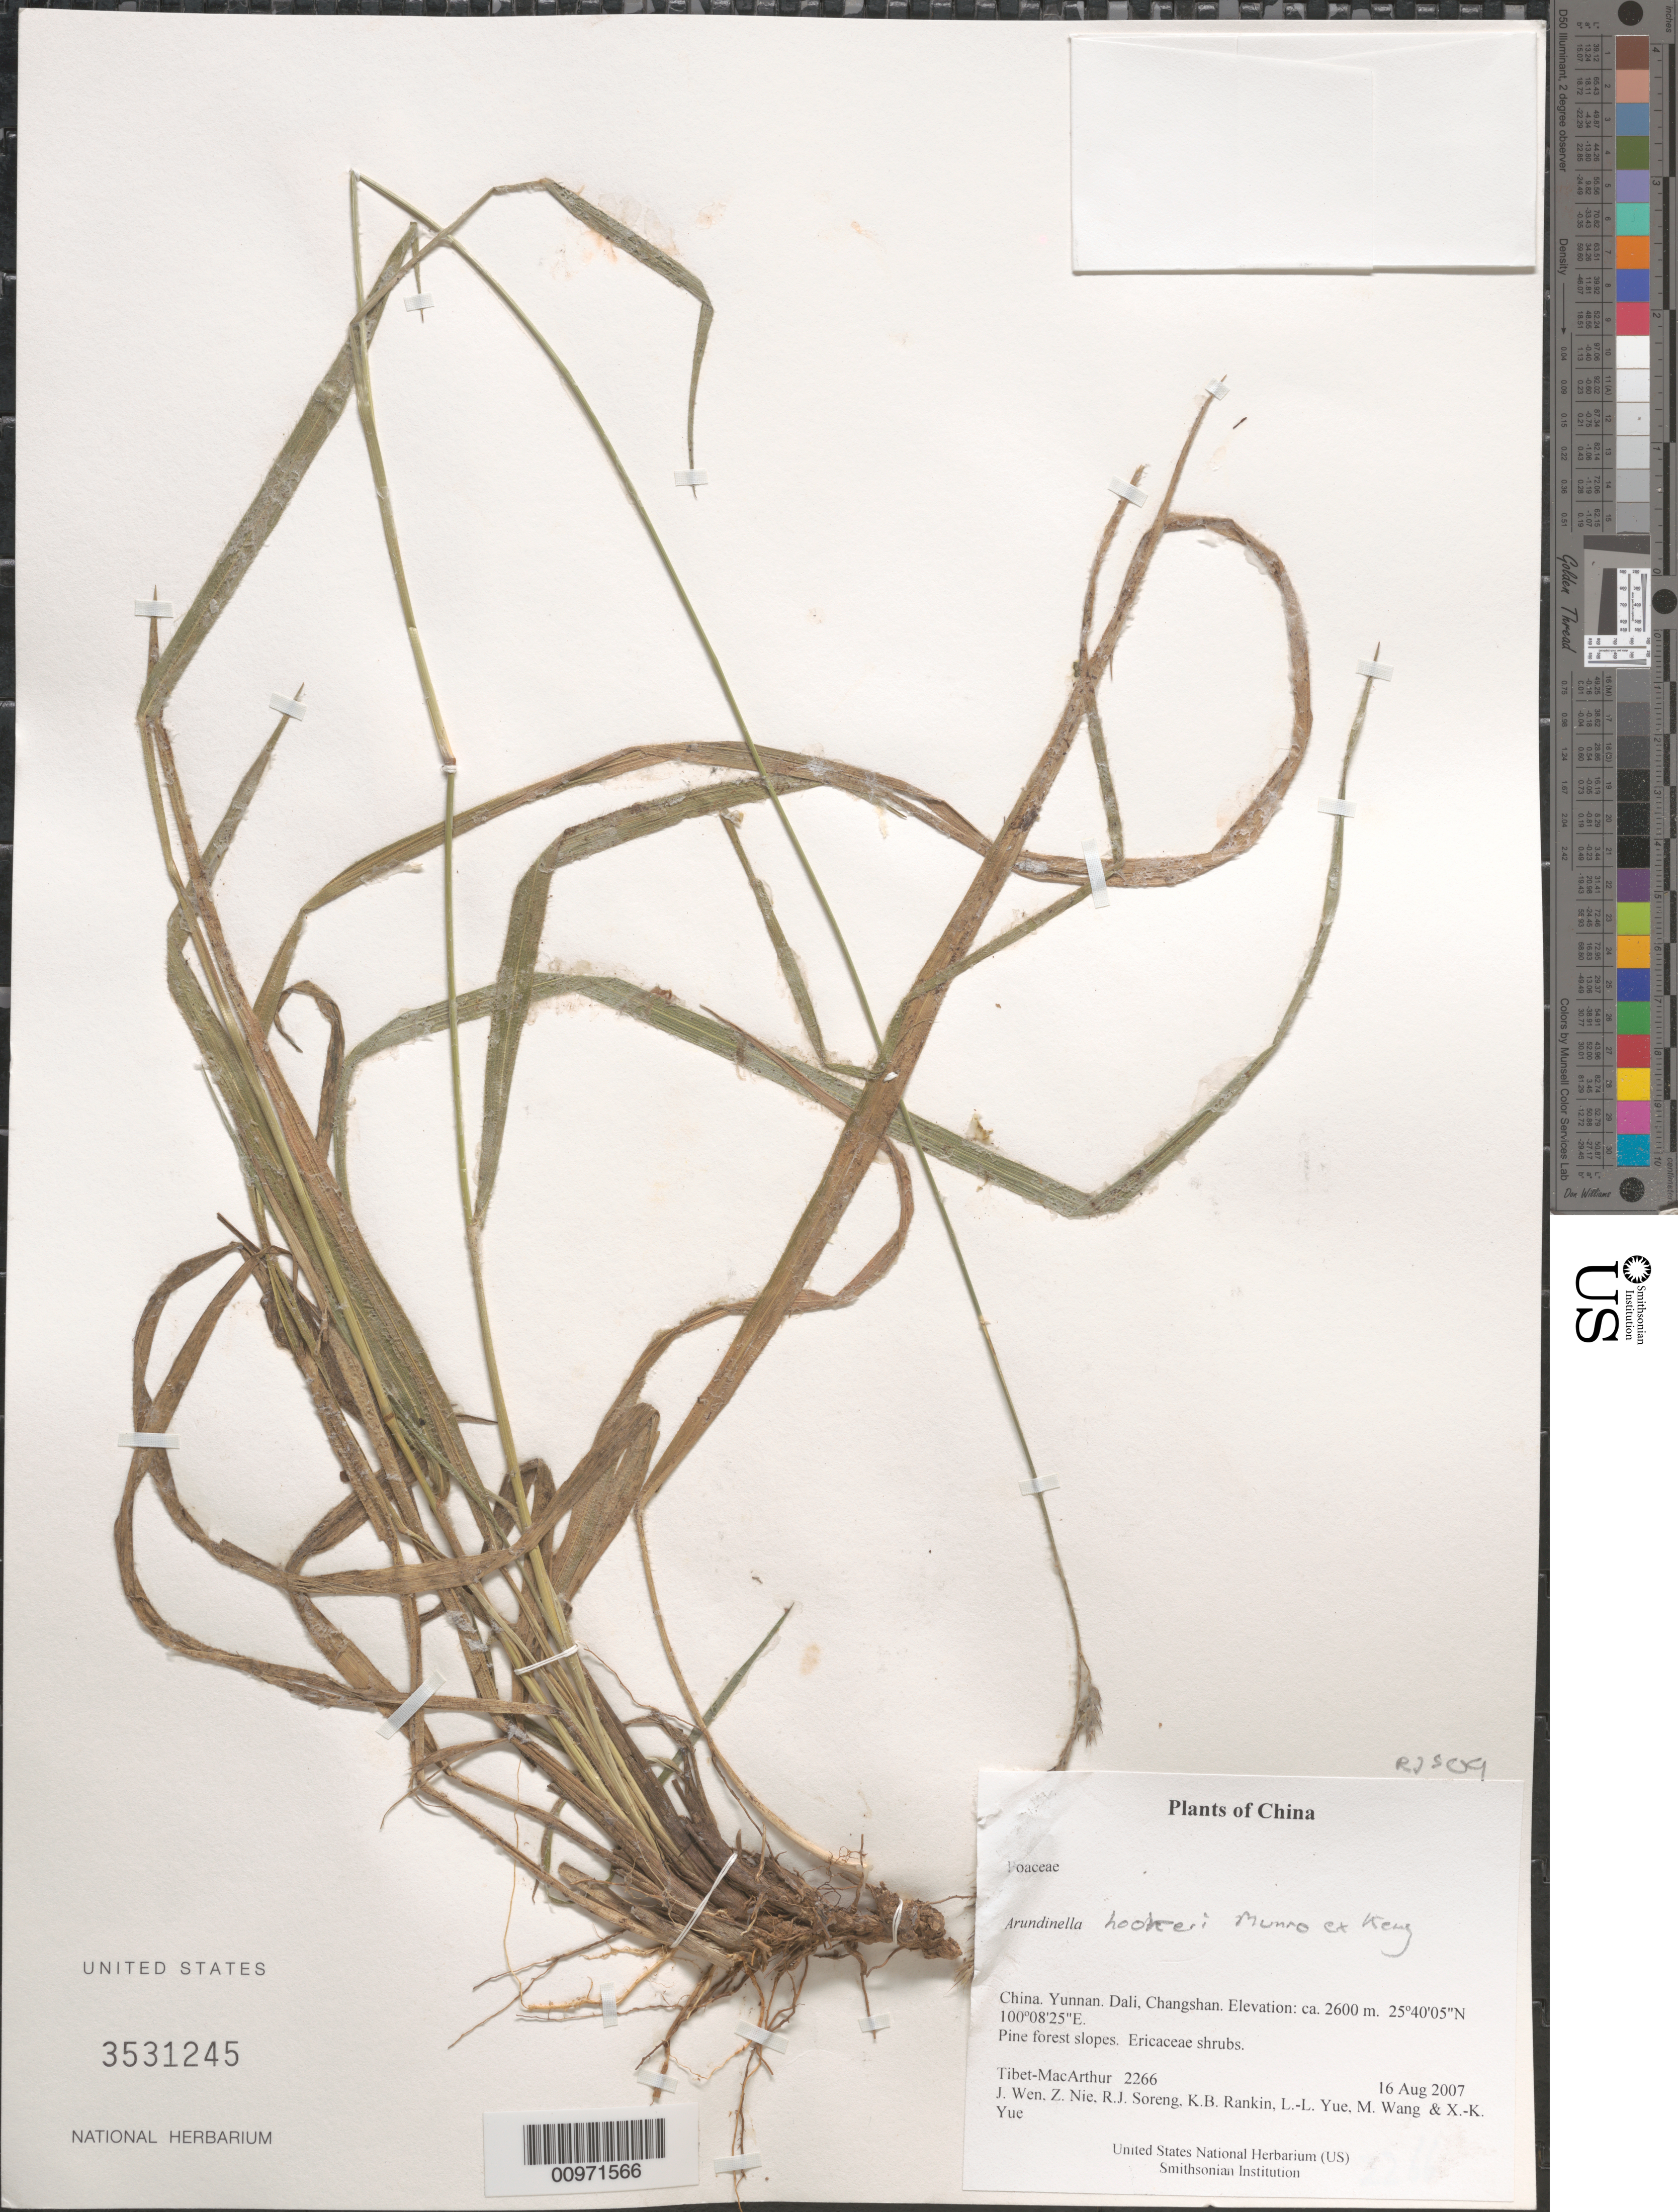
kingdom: Plantae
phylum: Tracheophyta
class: Liliopsida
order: Poales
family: Poaceae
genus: Arundinella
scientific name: Arundinella hookeri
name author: Munro ex Keng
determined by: Soreng, Robert J., Research Associate (BOT), Smithsonian Institution - National Museum of Natural History (UNITED STATES)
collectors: Tibet-MacArthur, J. Wen, Z. Nie, R. J. Soreng, K. Rankin, L. Yue, M. Wang & X. Yue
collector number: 2266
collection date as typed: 16 Aug 2007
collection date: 2007-08-16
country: China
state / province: Yunnan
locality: Dali, Changshan.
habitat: Pine forest slopes. Ericaceae shrubs.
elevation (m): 2600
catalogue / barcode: US 3531245